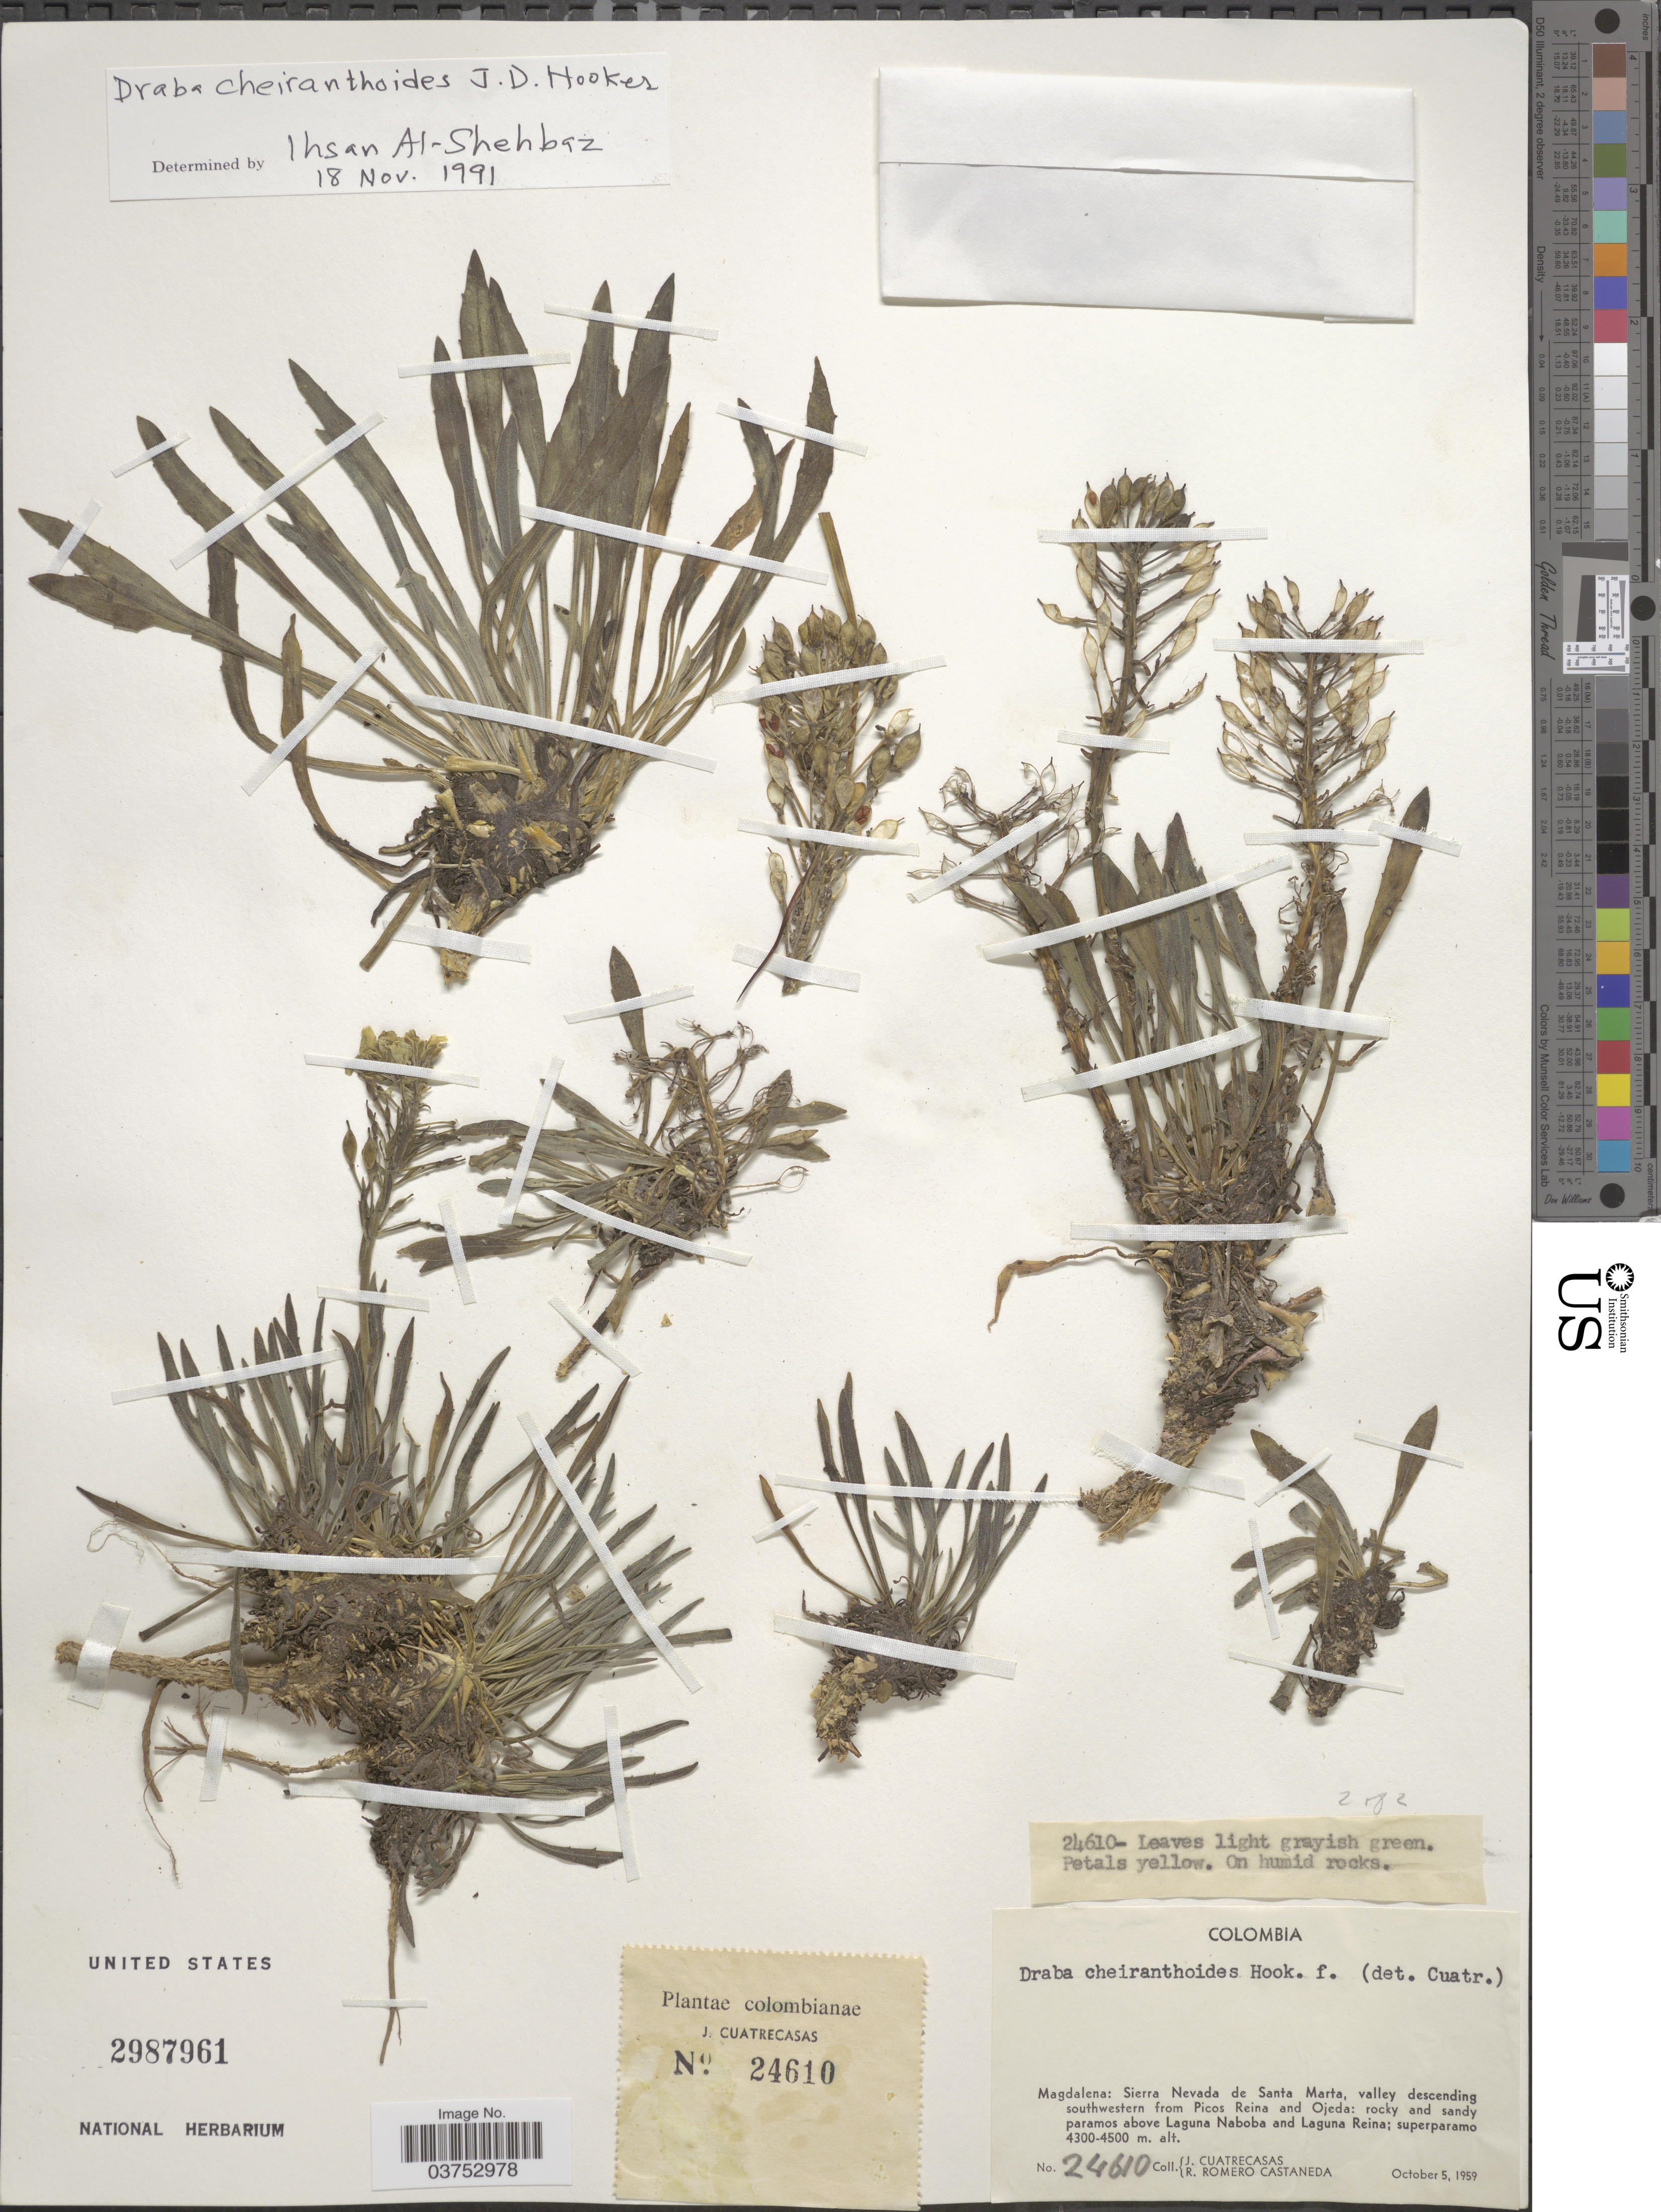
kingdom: Plantae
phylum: Tracheophyta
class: Magnoliopsida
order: Brassicales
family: Brassicaceae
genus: Draba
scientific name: Draba cheiranthoides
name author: (A. Gray) Hook. f.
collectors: J. Cuatrecasas & R. Romero Castañeda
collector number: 24610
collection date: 1959-10-05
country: Colombia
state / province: Magdalena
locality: Sierra Nevada de Santa Marta, valley descending southwestern from Picos Reina and Ojeda: rocky and sandy paramos above Laguna Naboba and Laguna Reina.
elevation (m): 4300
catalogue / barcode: US 2987961